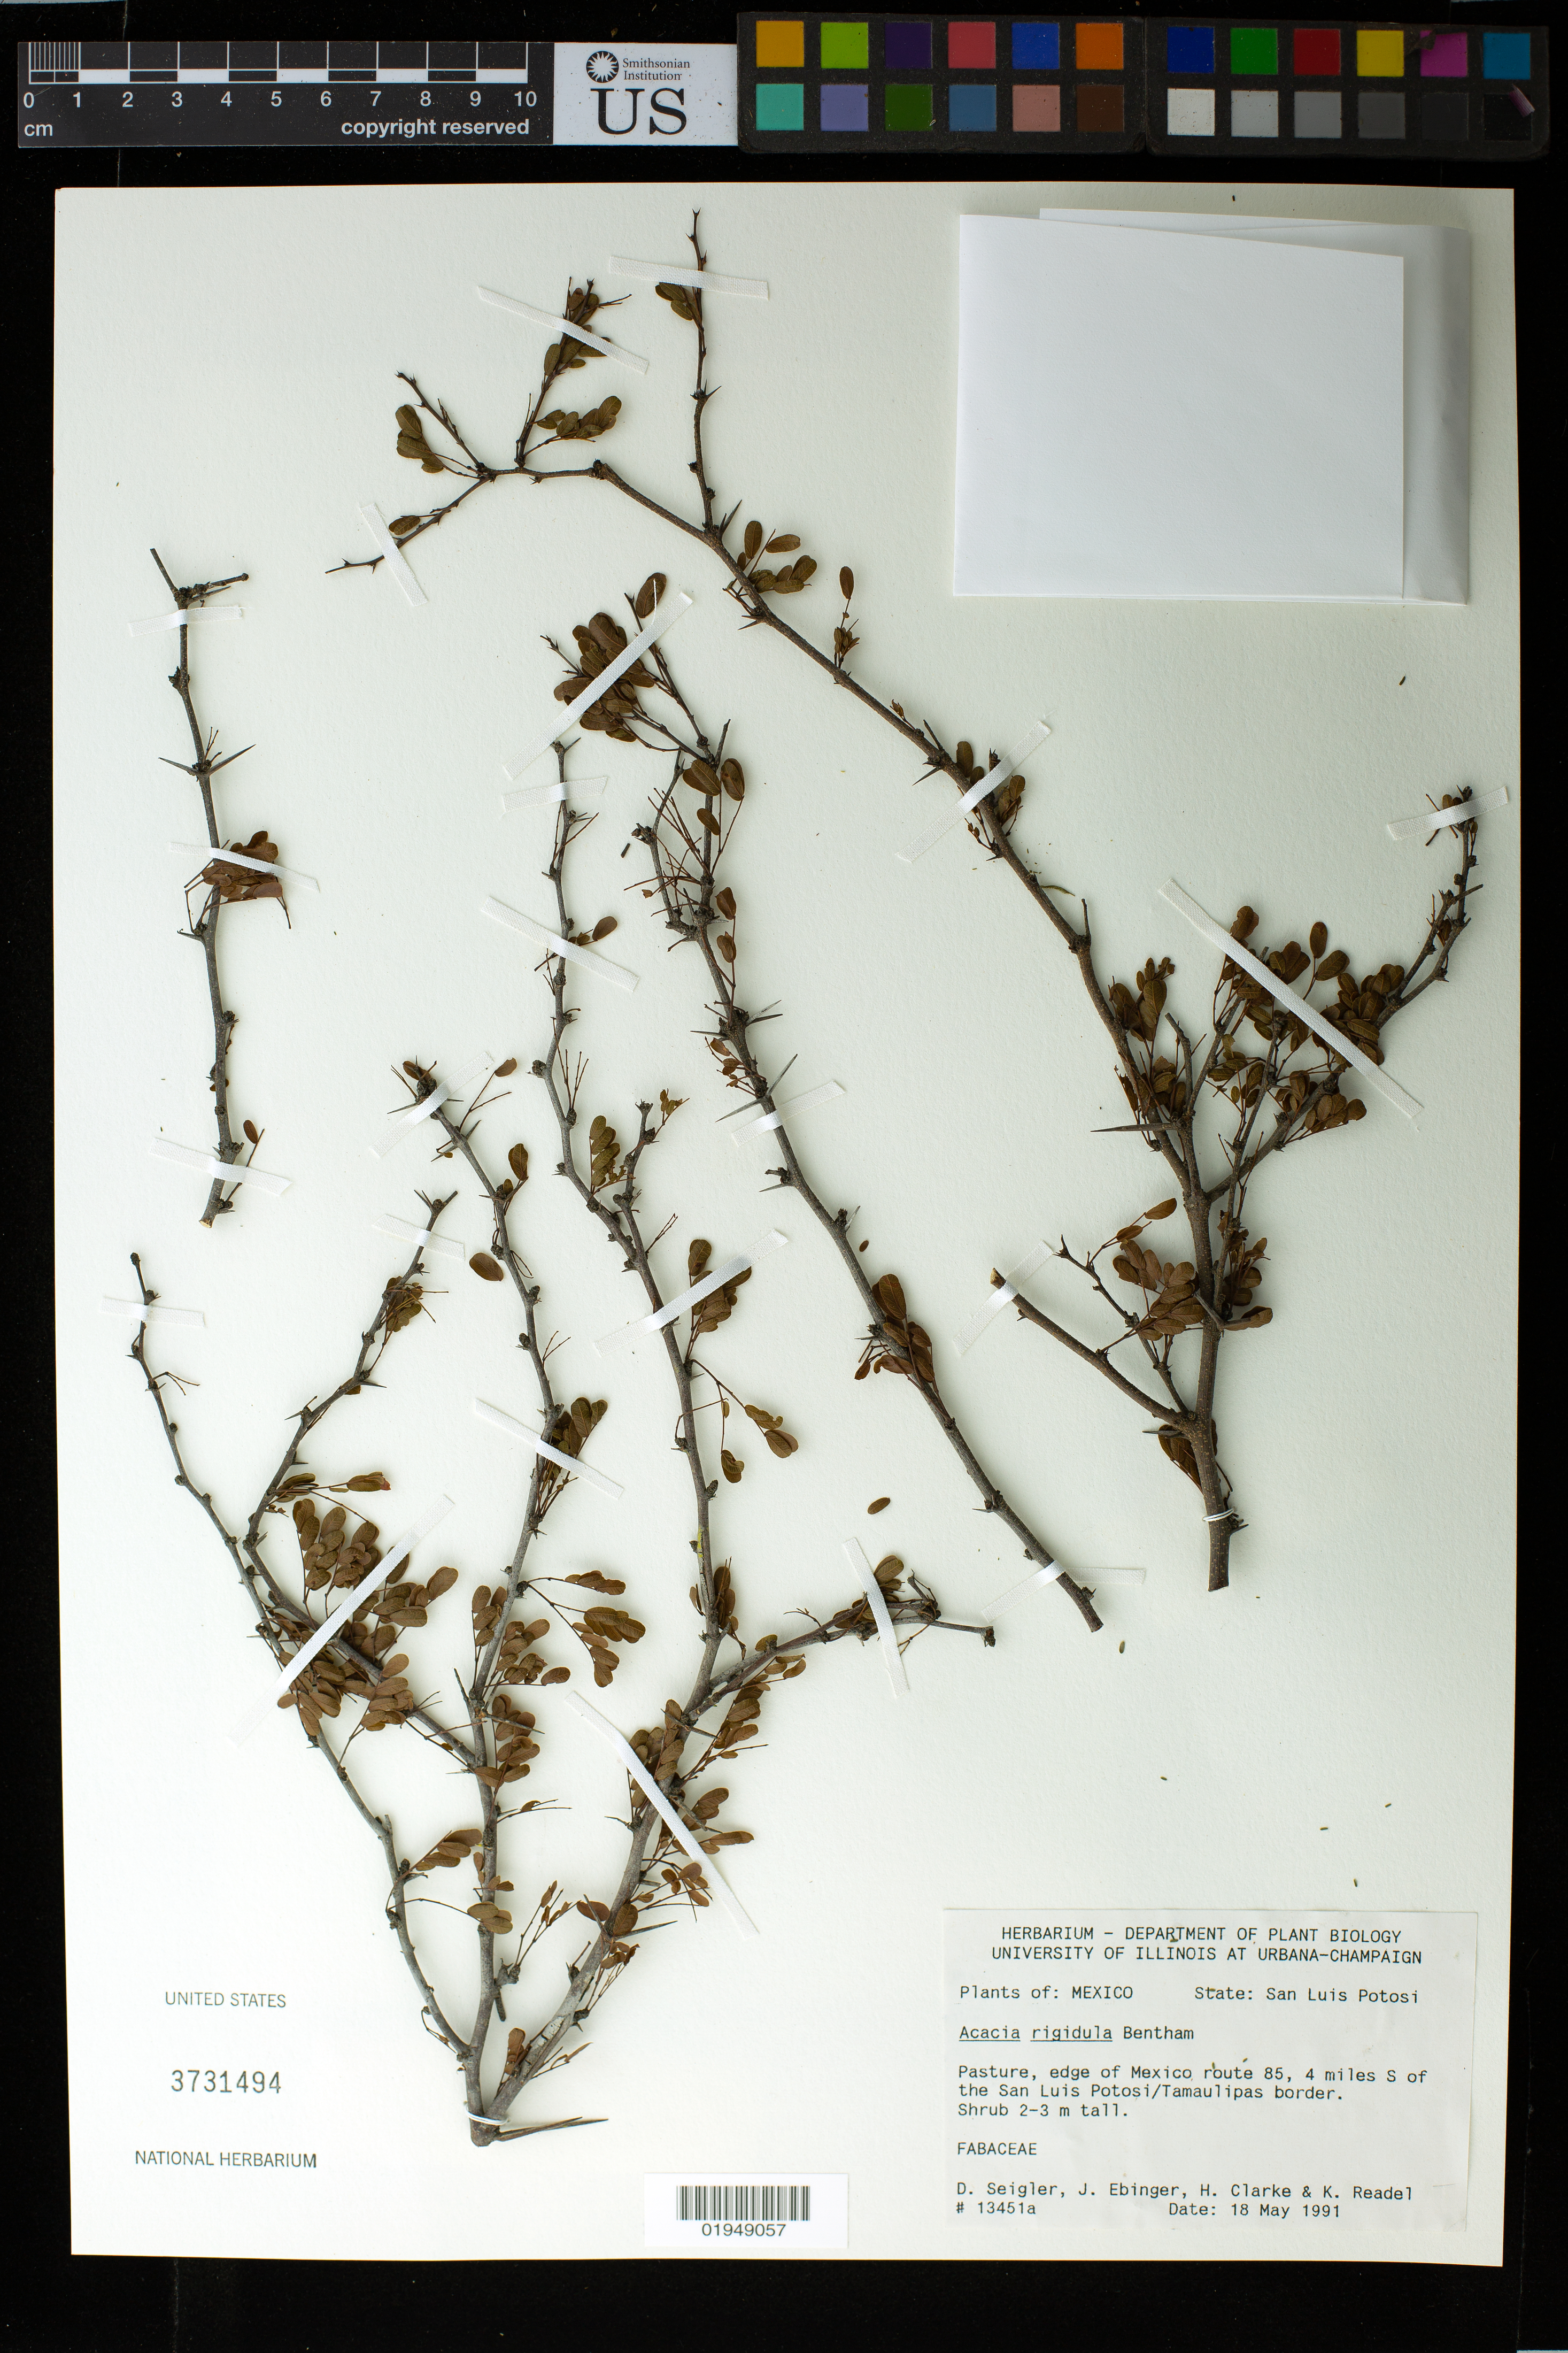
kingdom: Plantae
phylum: Tracheophyta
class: Magnoliopsida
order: Fabales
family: Fabaceae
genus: Vachellia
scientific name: Vachellia rigidula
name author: (Benth.) Seigler & Ebinger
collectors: D. Seigler, J. Ebinger, K. Clarke & K. Readel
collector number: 13451a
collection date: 1991-05-18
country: Mexico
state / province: San Luis Potosí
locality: edge of Mexico route 85, 4 miles S of the San Luis Potosí/Tamaulipas border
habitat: Pasture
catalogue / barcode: US 3731494